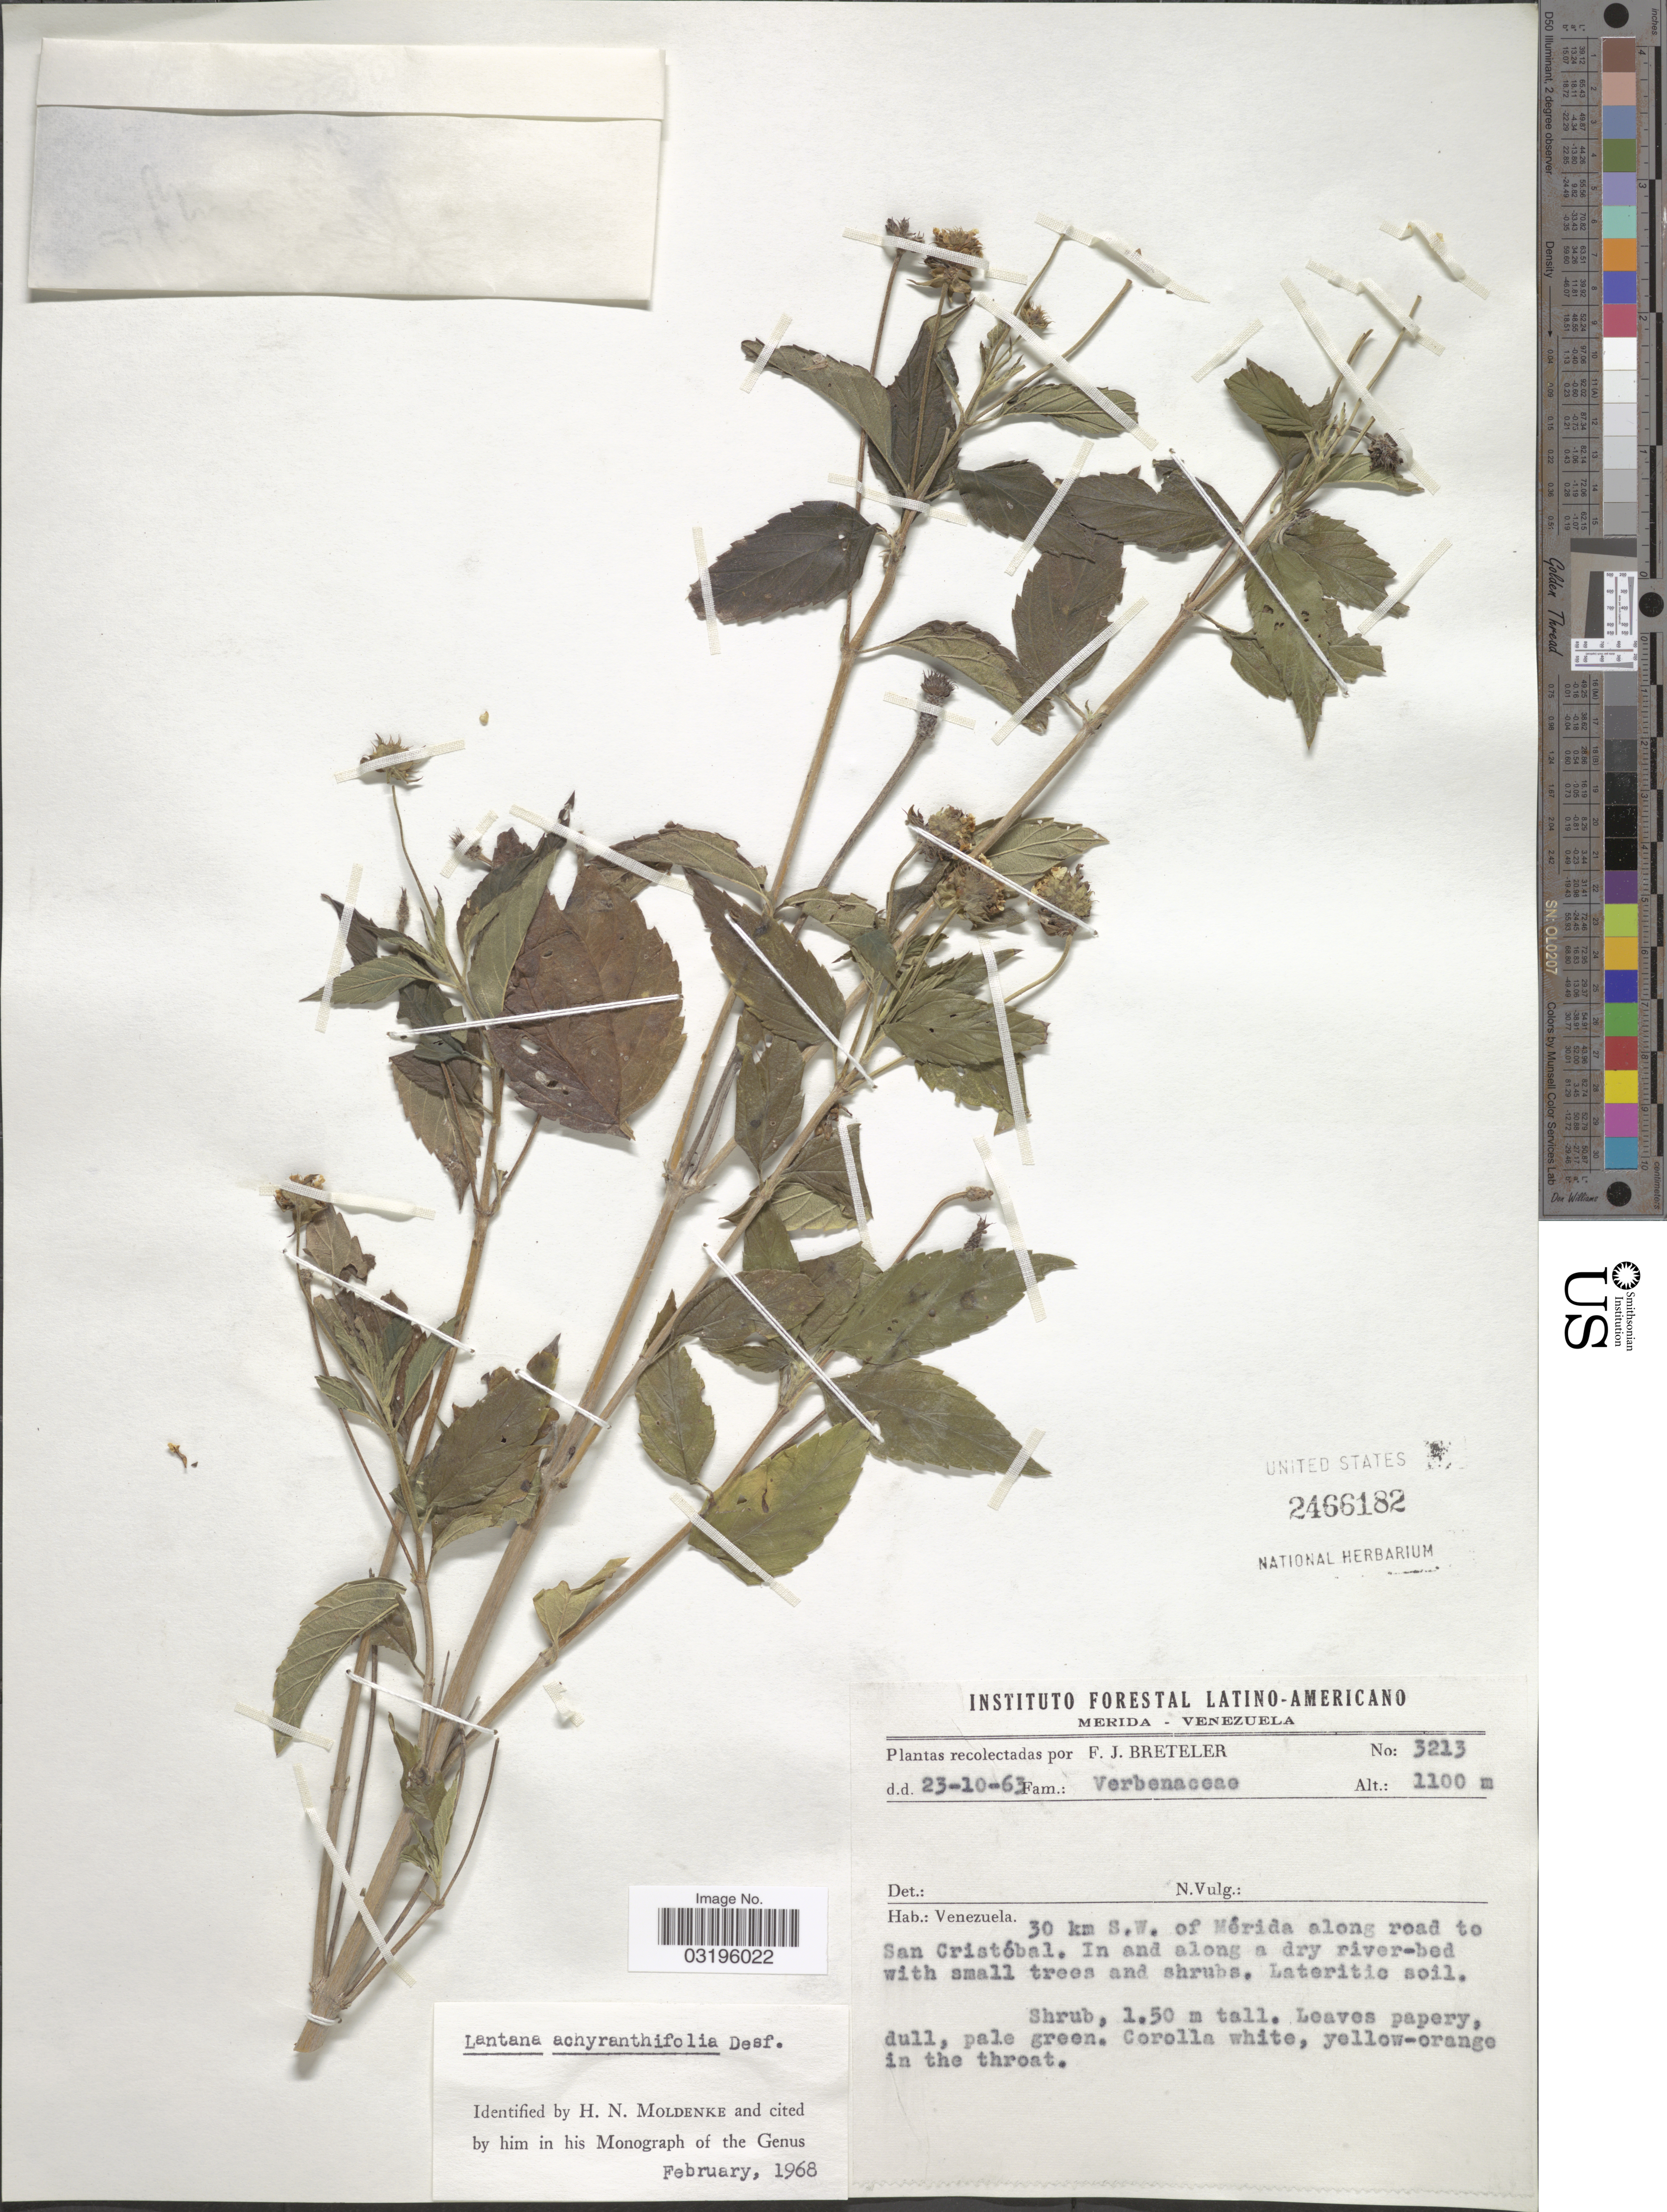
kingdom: Plantae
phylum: Tracheophyta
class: Magnoliopsida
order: Lamiales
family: Verbenaceae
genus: Lantana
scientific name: Lantana achyranthifolia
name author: Desf.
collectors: F. J. Breteler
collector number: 5213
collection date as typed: Transcribed d/m/y: 23/10/63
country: Venezuela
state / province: Mérida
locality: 30 km S.W. of Mérida along road to San Cristóbal.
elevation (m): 1100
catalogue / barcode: US 2466182